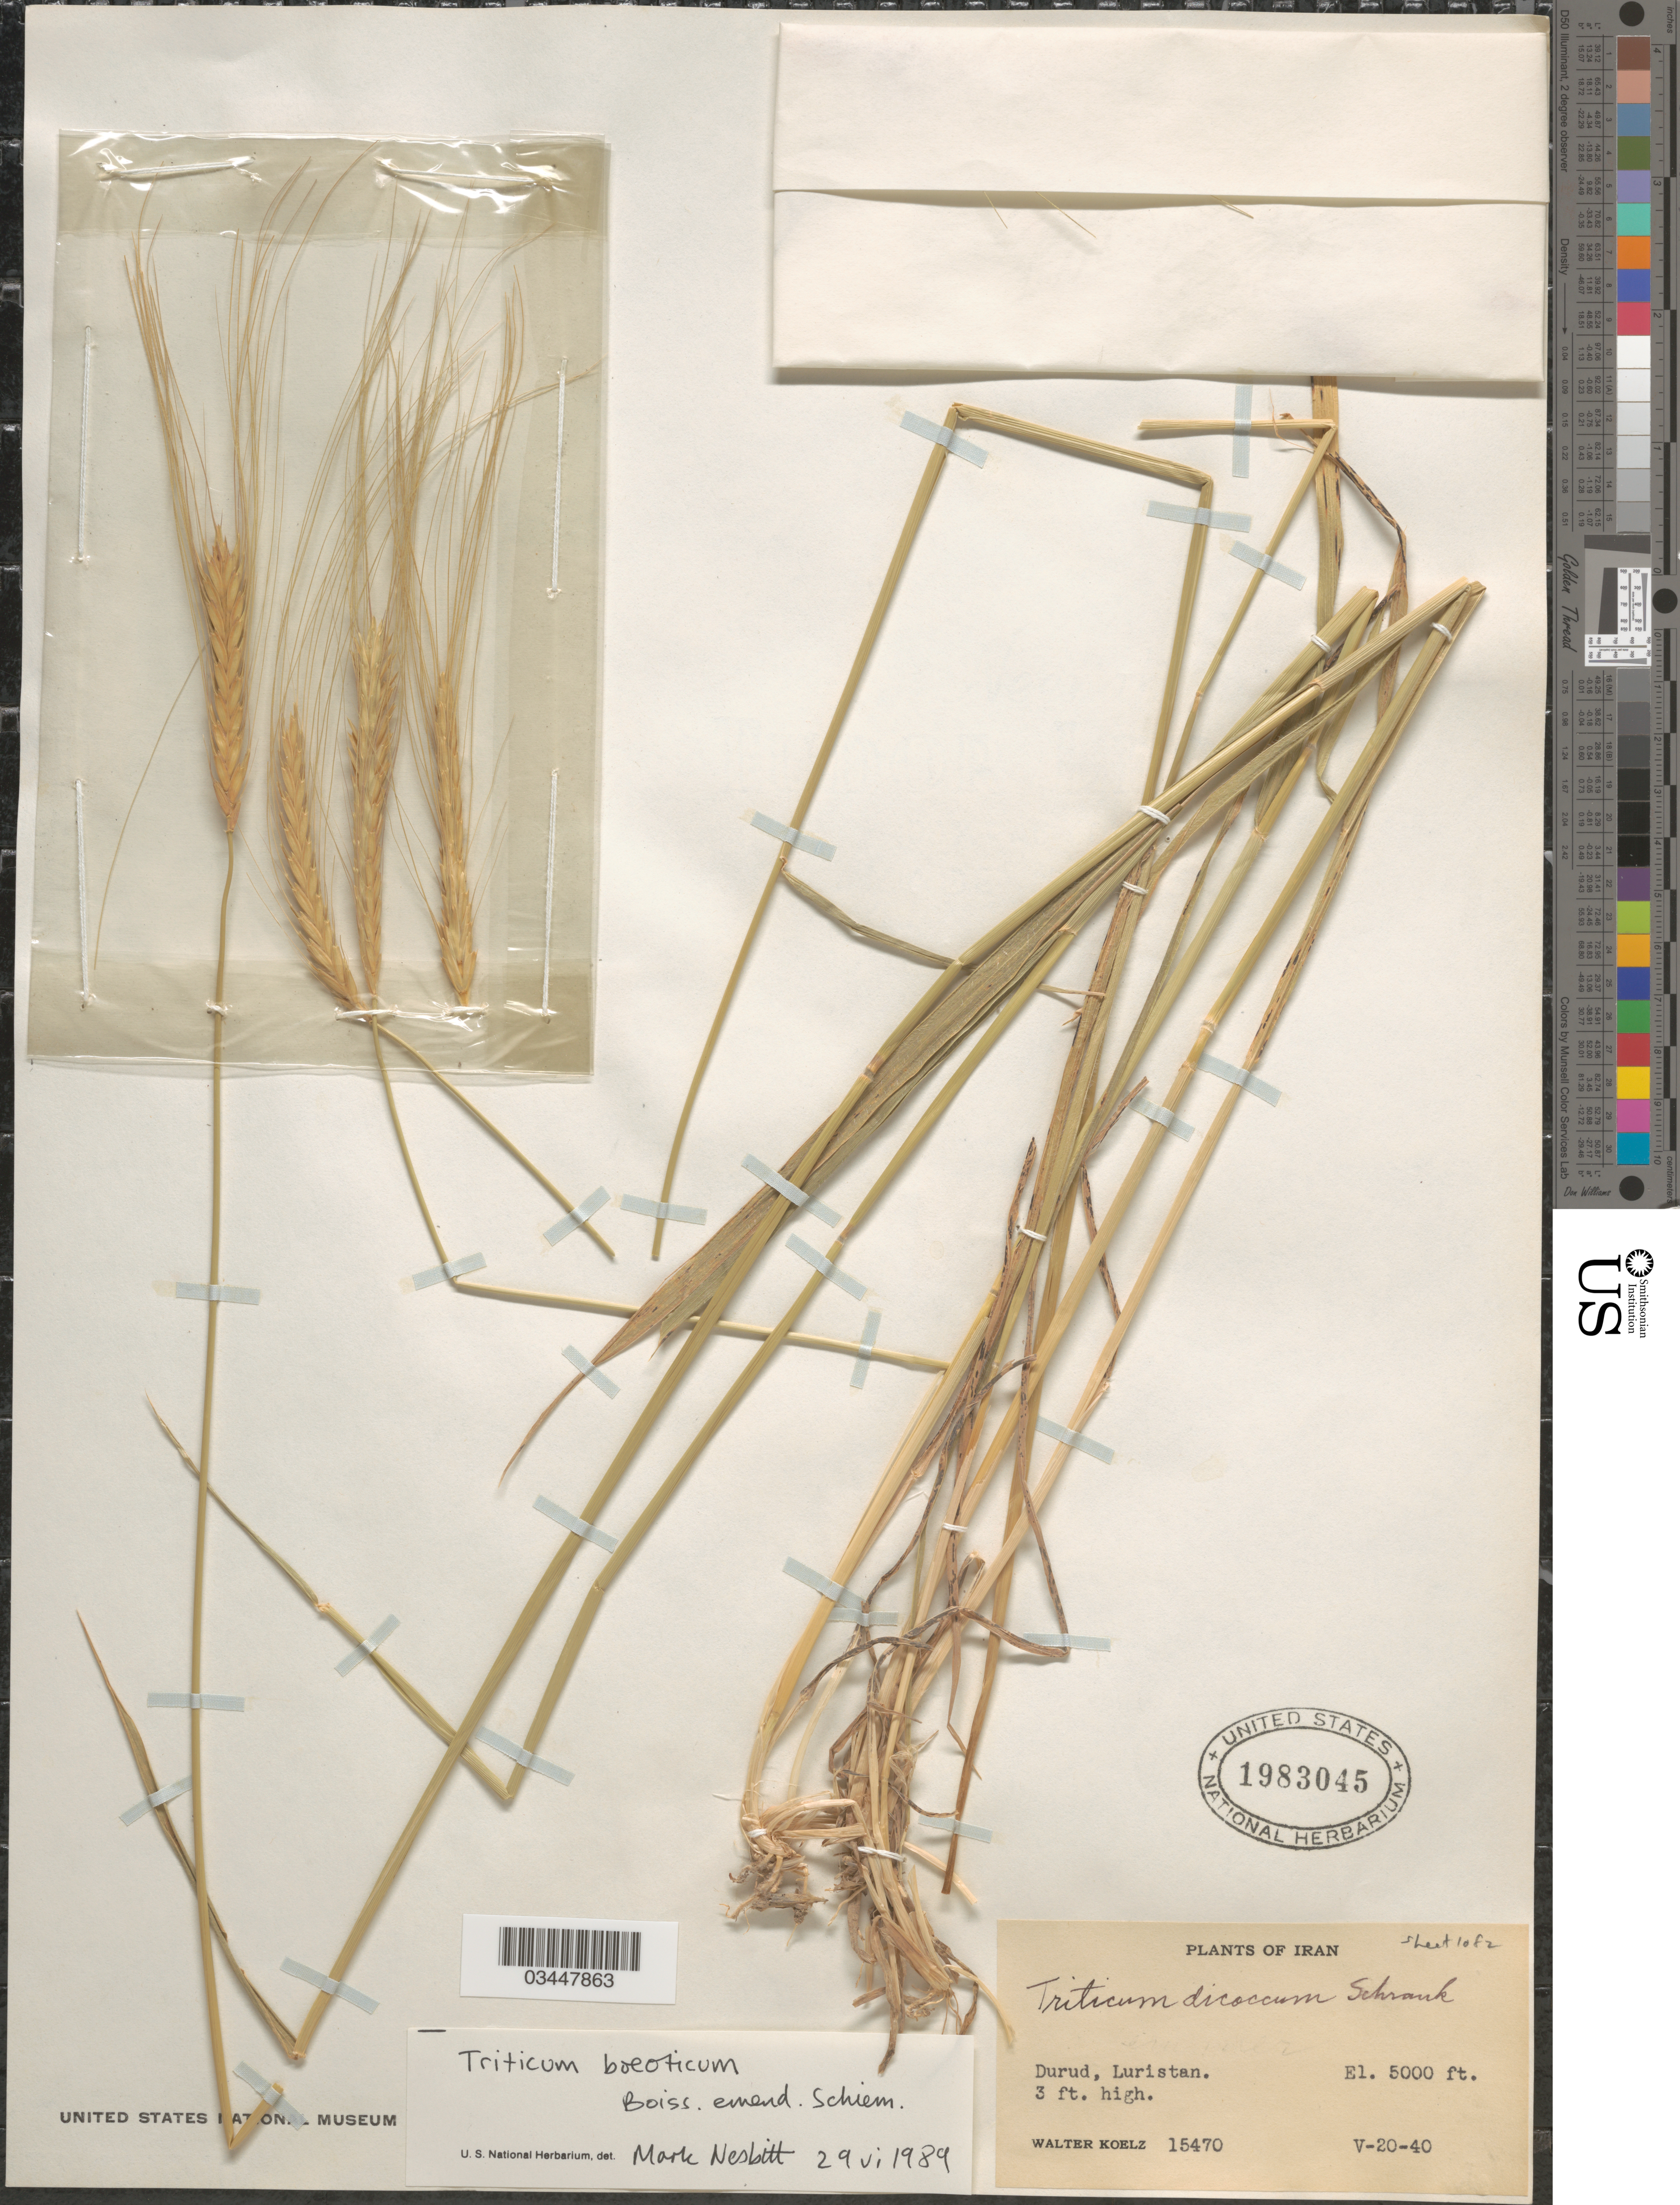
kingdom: Plantae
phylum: Tracheophyta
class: Liliopsida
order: Poales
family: Poaceae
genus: Triticum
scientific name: Triticum boeoticum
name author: Boiss.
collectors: W. N. Koelz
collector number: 15470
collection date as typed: Transcribed d/m/y: 20/5/40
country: Iran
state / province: Lorestan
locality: Durud, Luristan.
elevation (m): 1524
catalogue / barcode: US 1983045